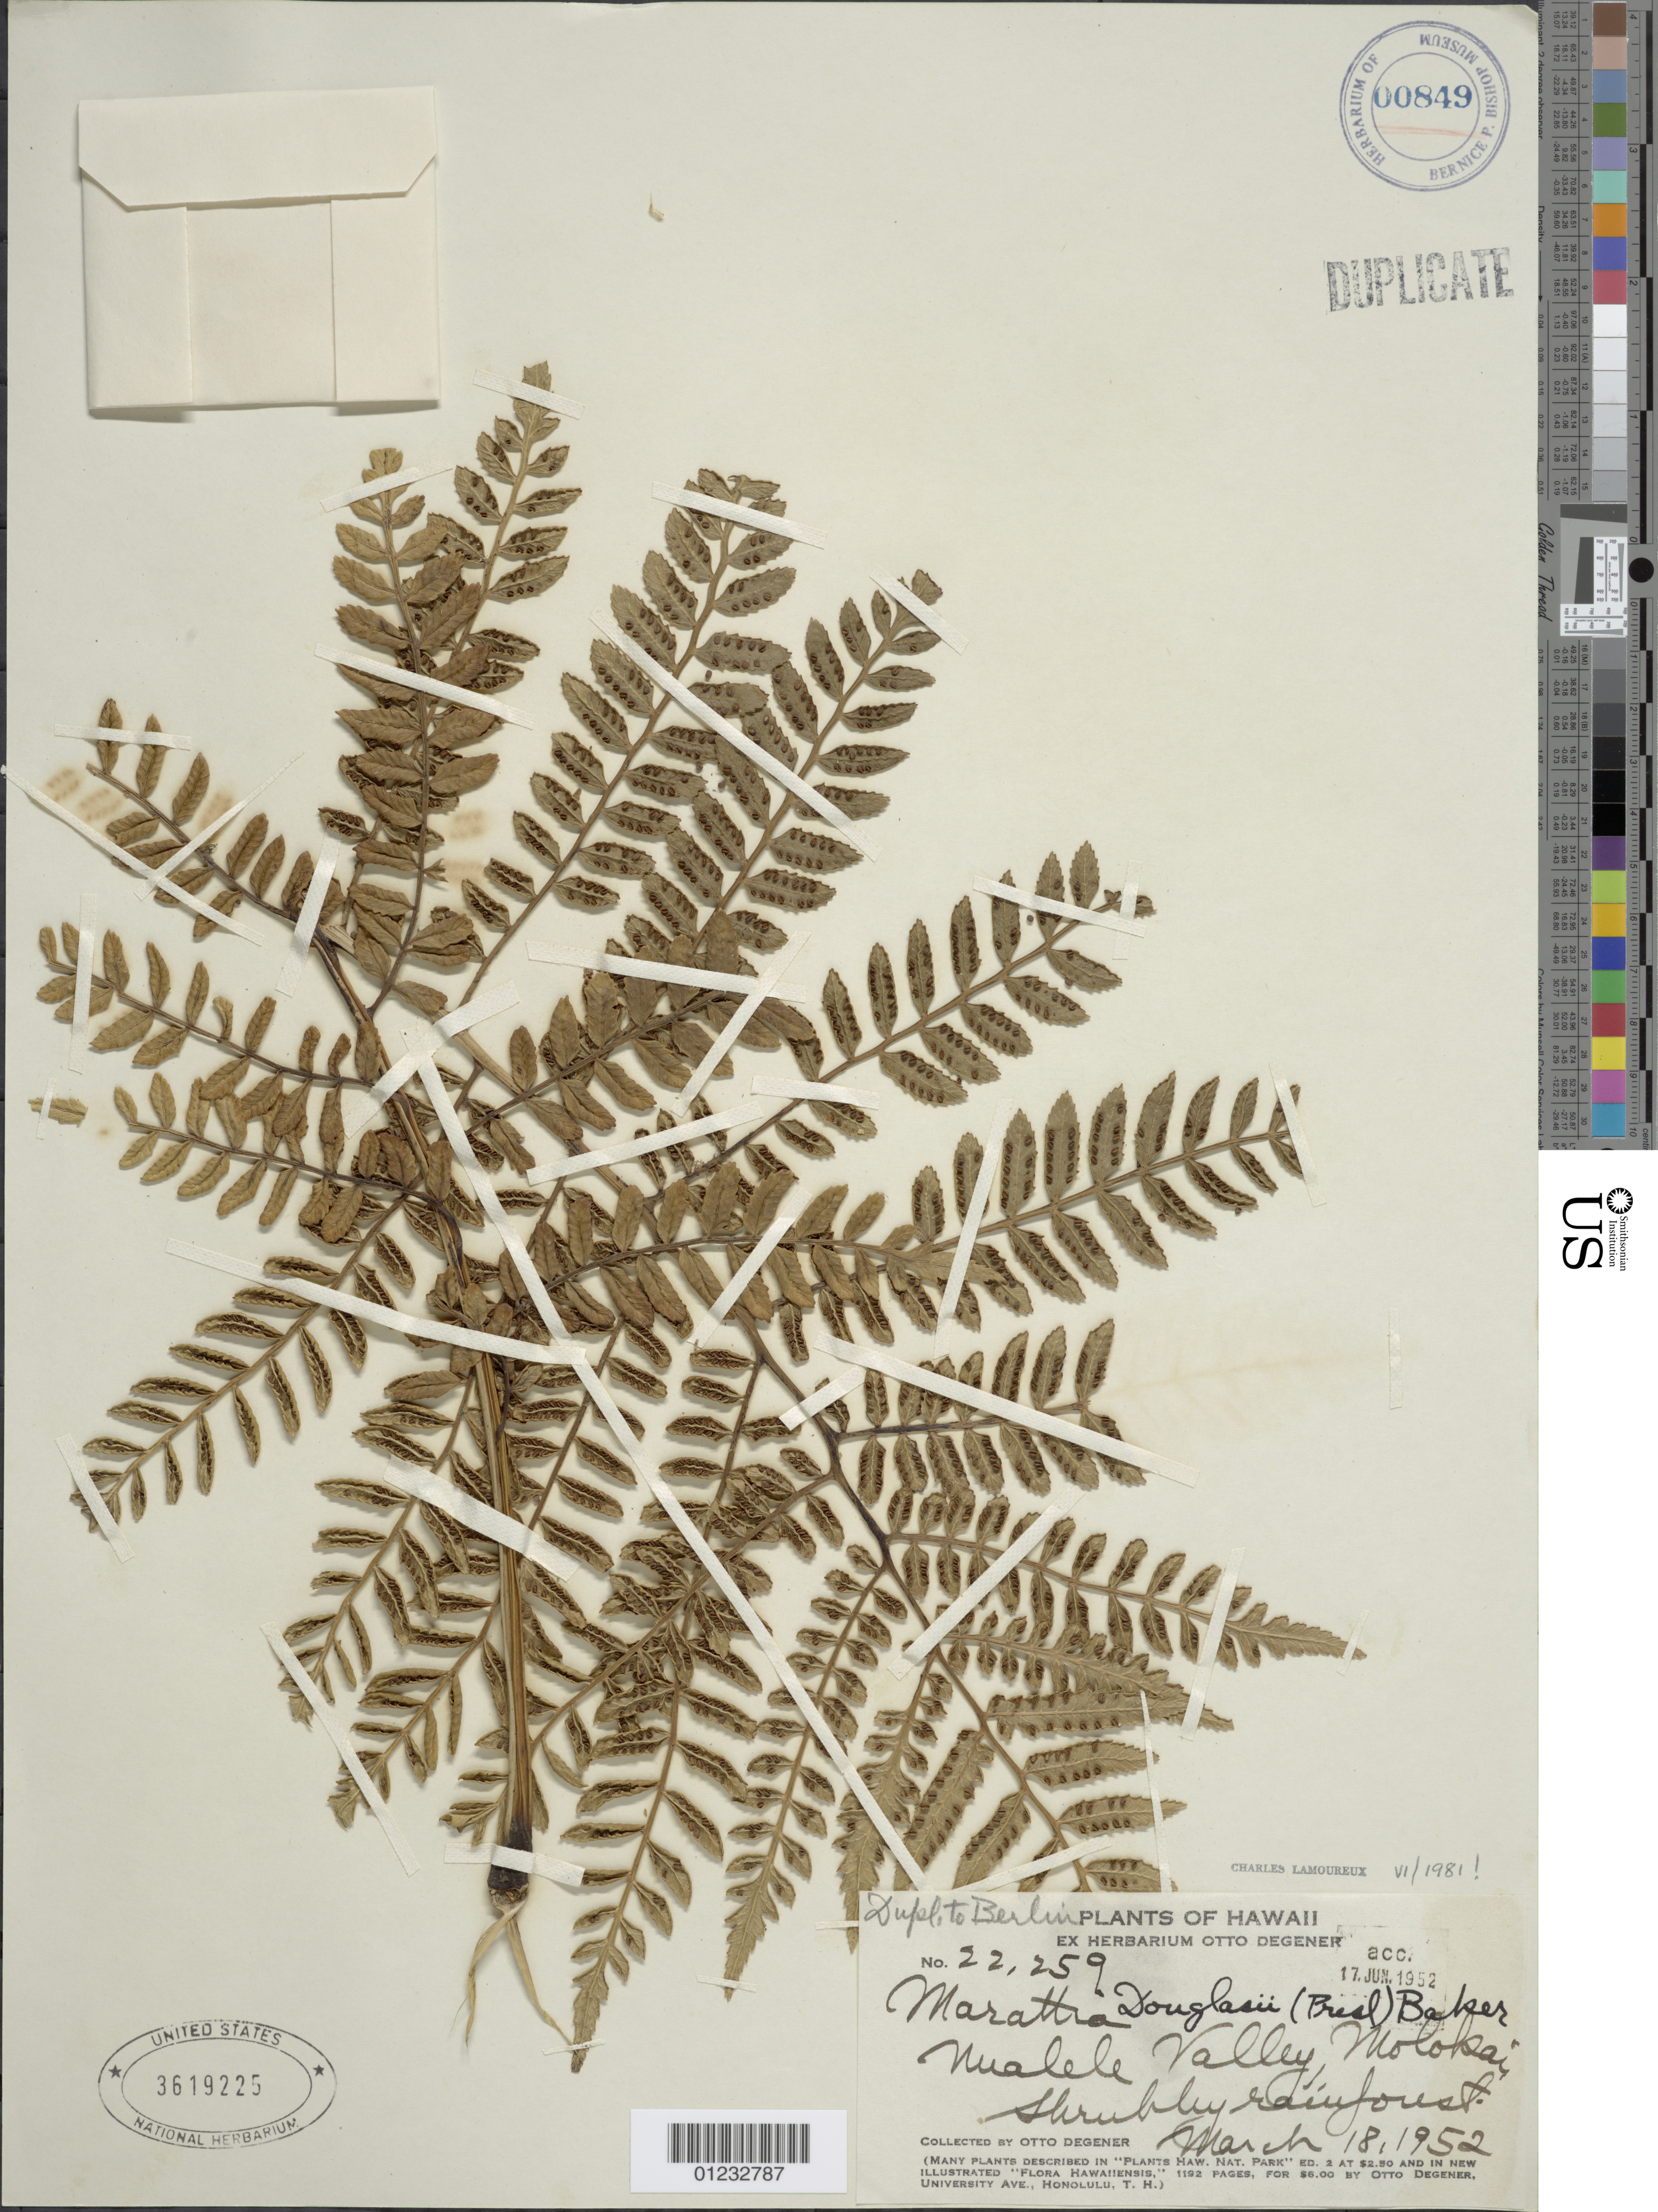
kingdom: Plantae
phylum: Tracheophyta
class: Polypodiopsida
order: Marattiales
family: Marattiaceae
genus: Marattia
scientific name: Marattia douglasii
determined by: Lamoureux, C. H.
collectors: O. Degener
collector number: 22259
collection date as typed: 18 Mar 1952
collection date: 1952-03-18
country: United States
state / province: Hawaii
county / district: Maui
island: Moloka'i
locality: Nualele Valley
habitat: Shrubby rainforest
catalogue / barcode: US 3619225